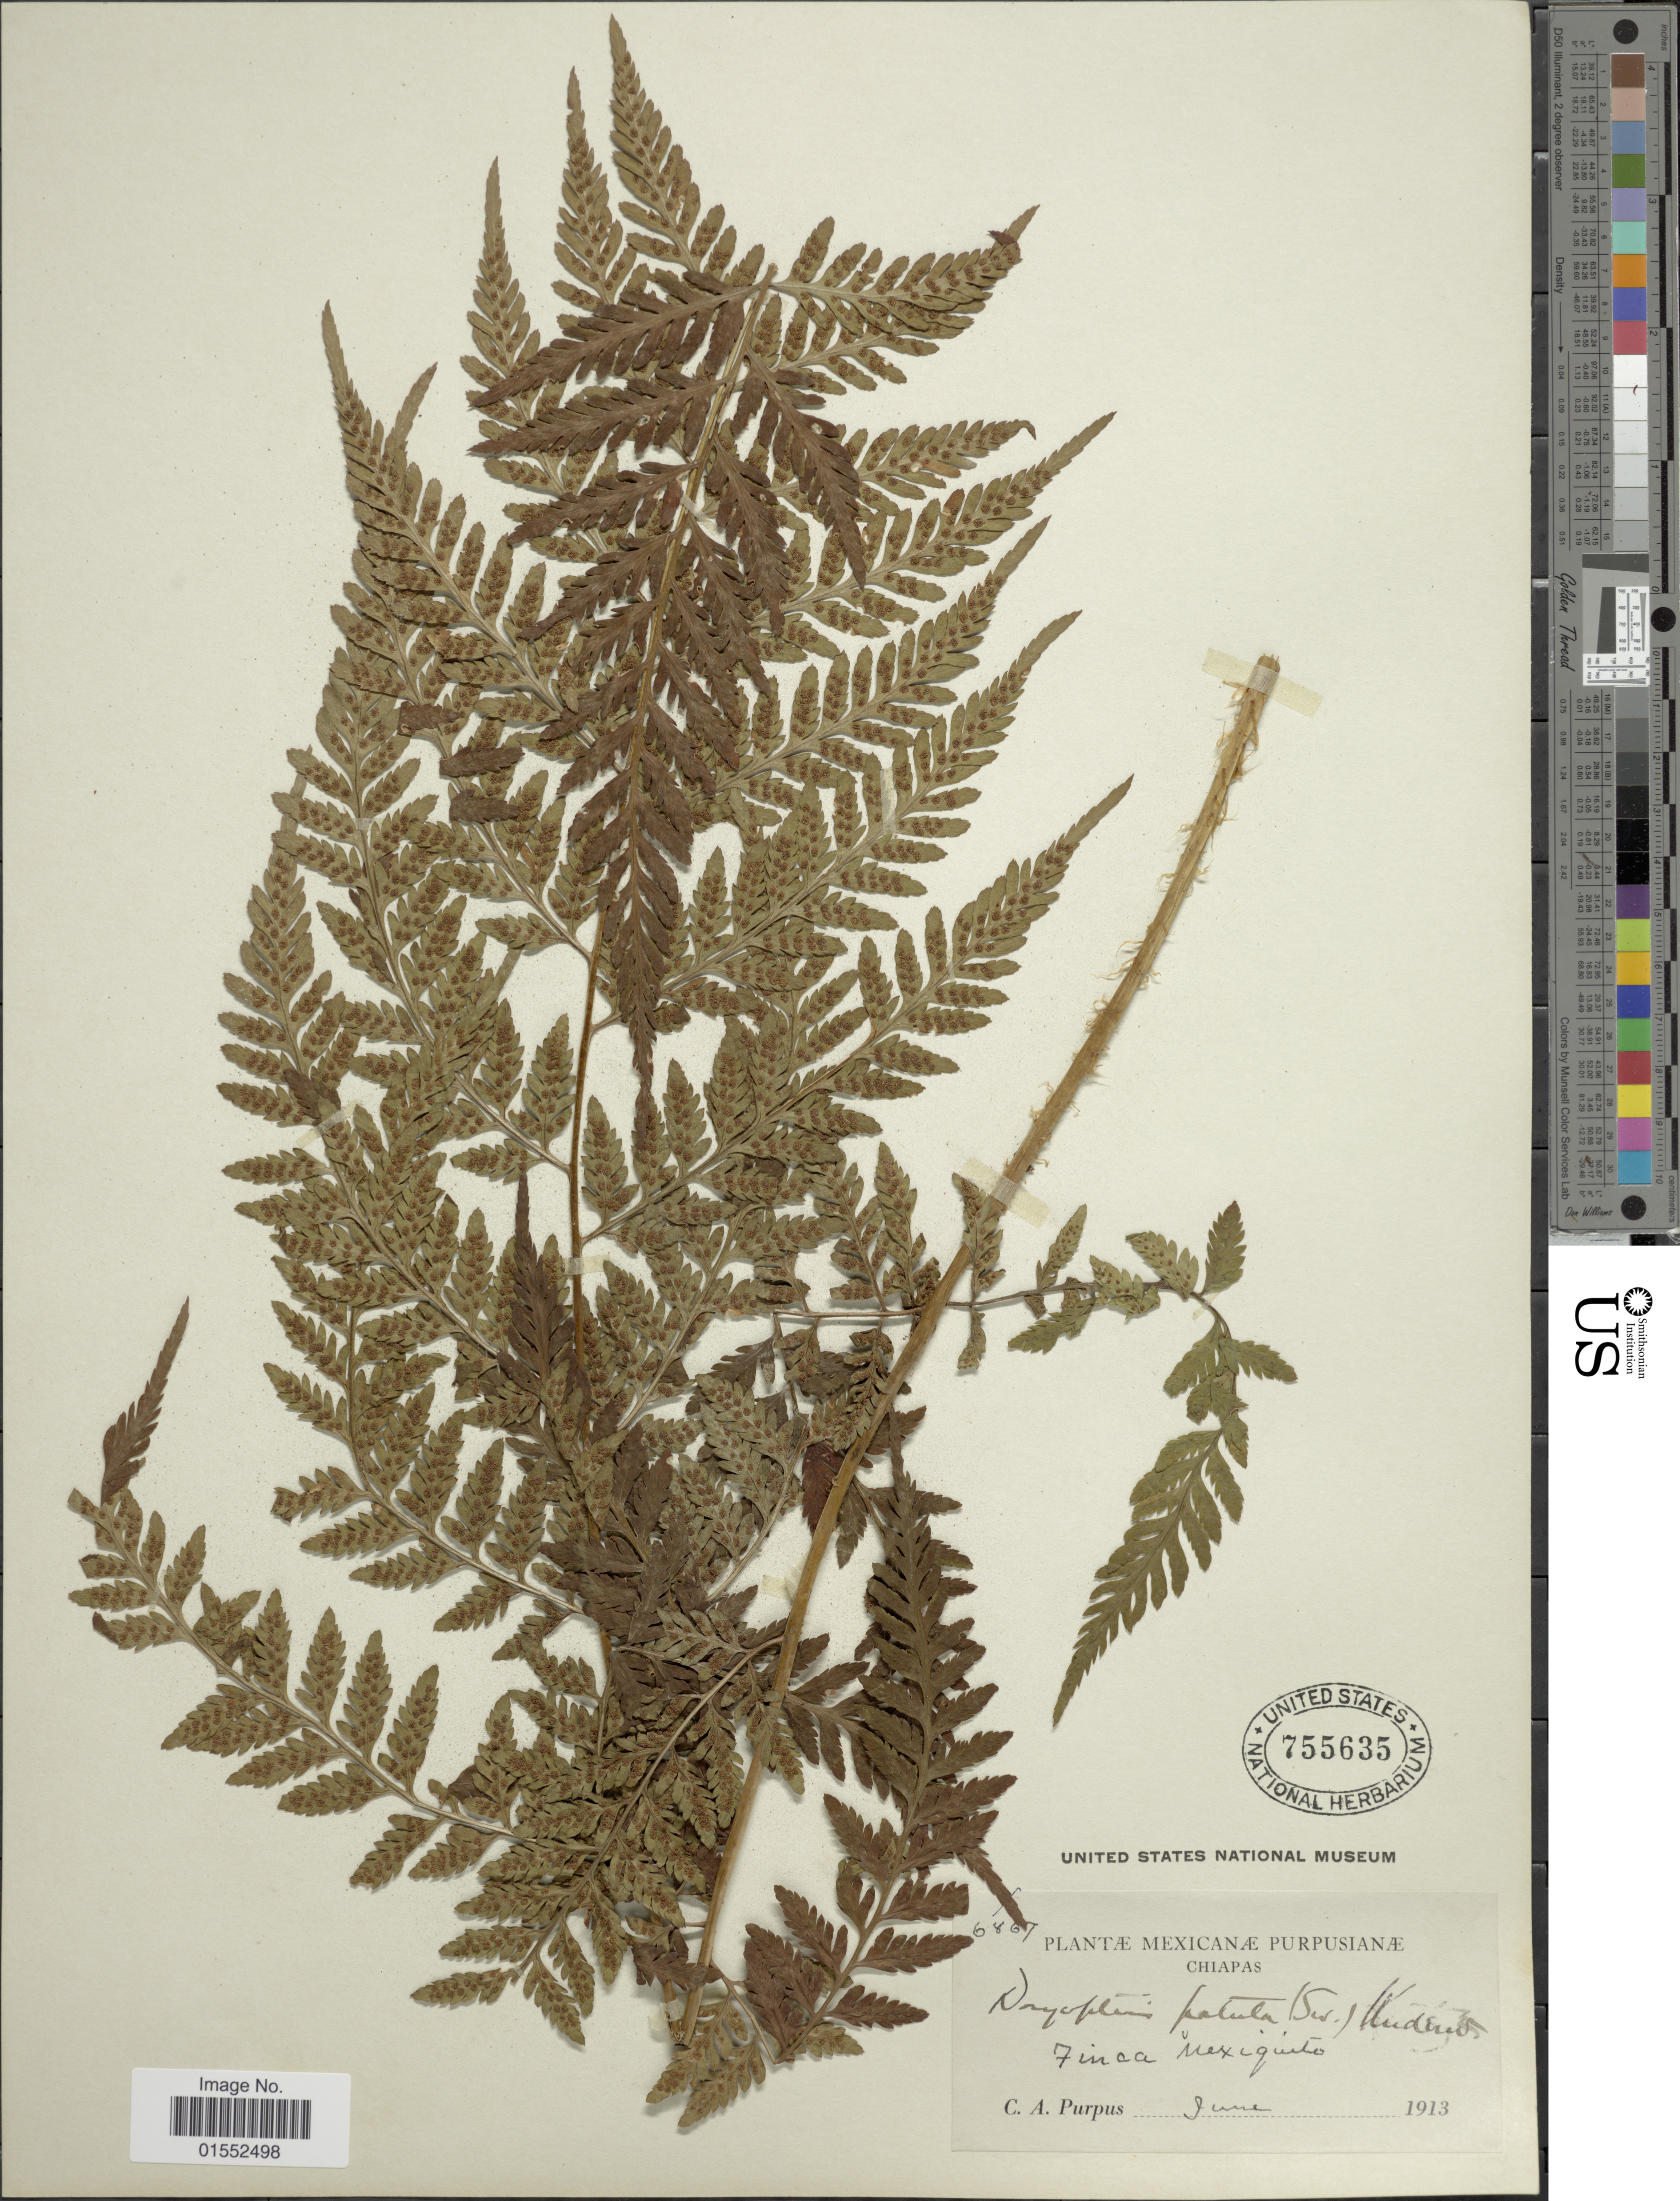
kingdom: Plantae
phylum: Tracheophyta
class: Polypodiopsida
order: Polypodiales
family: Dryopteridaceae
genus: Dryopteris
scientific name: Dryopteris patula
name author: (Sw.) Underw.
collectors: C. A. Purpus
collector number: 6867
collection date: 1913-06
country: Mexico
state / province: Chiapas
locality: Chiapas. Finca Mexiquito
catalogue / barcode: US 755635